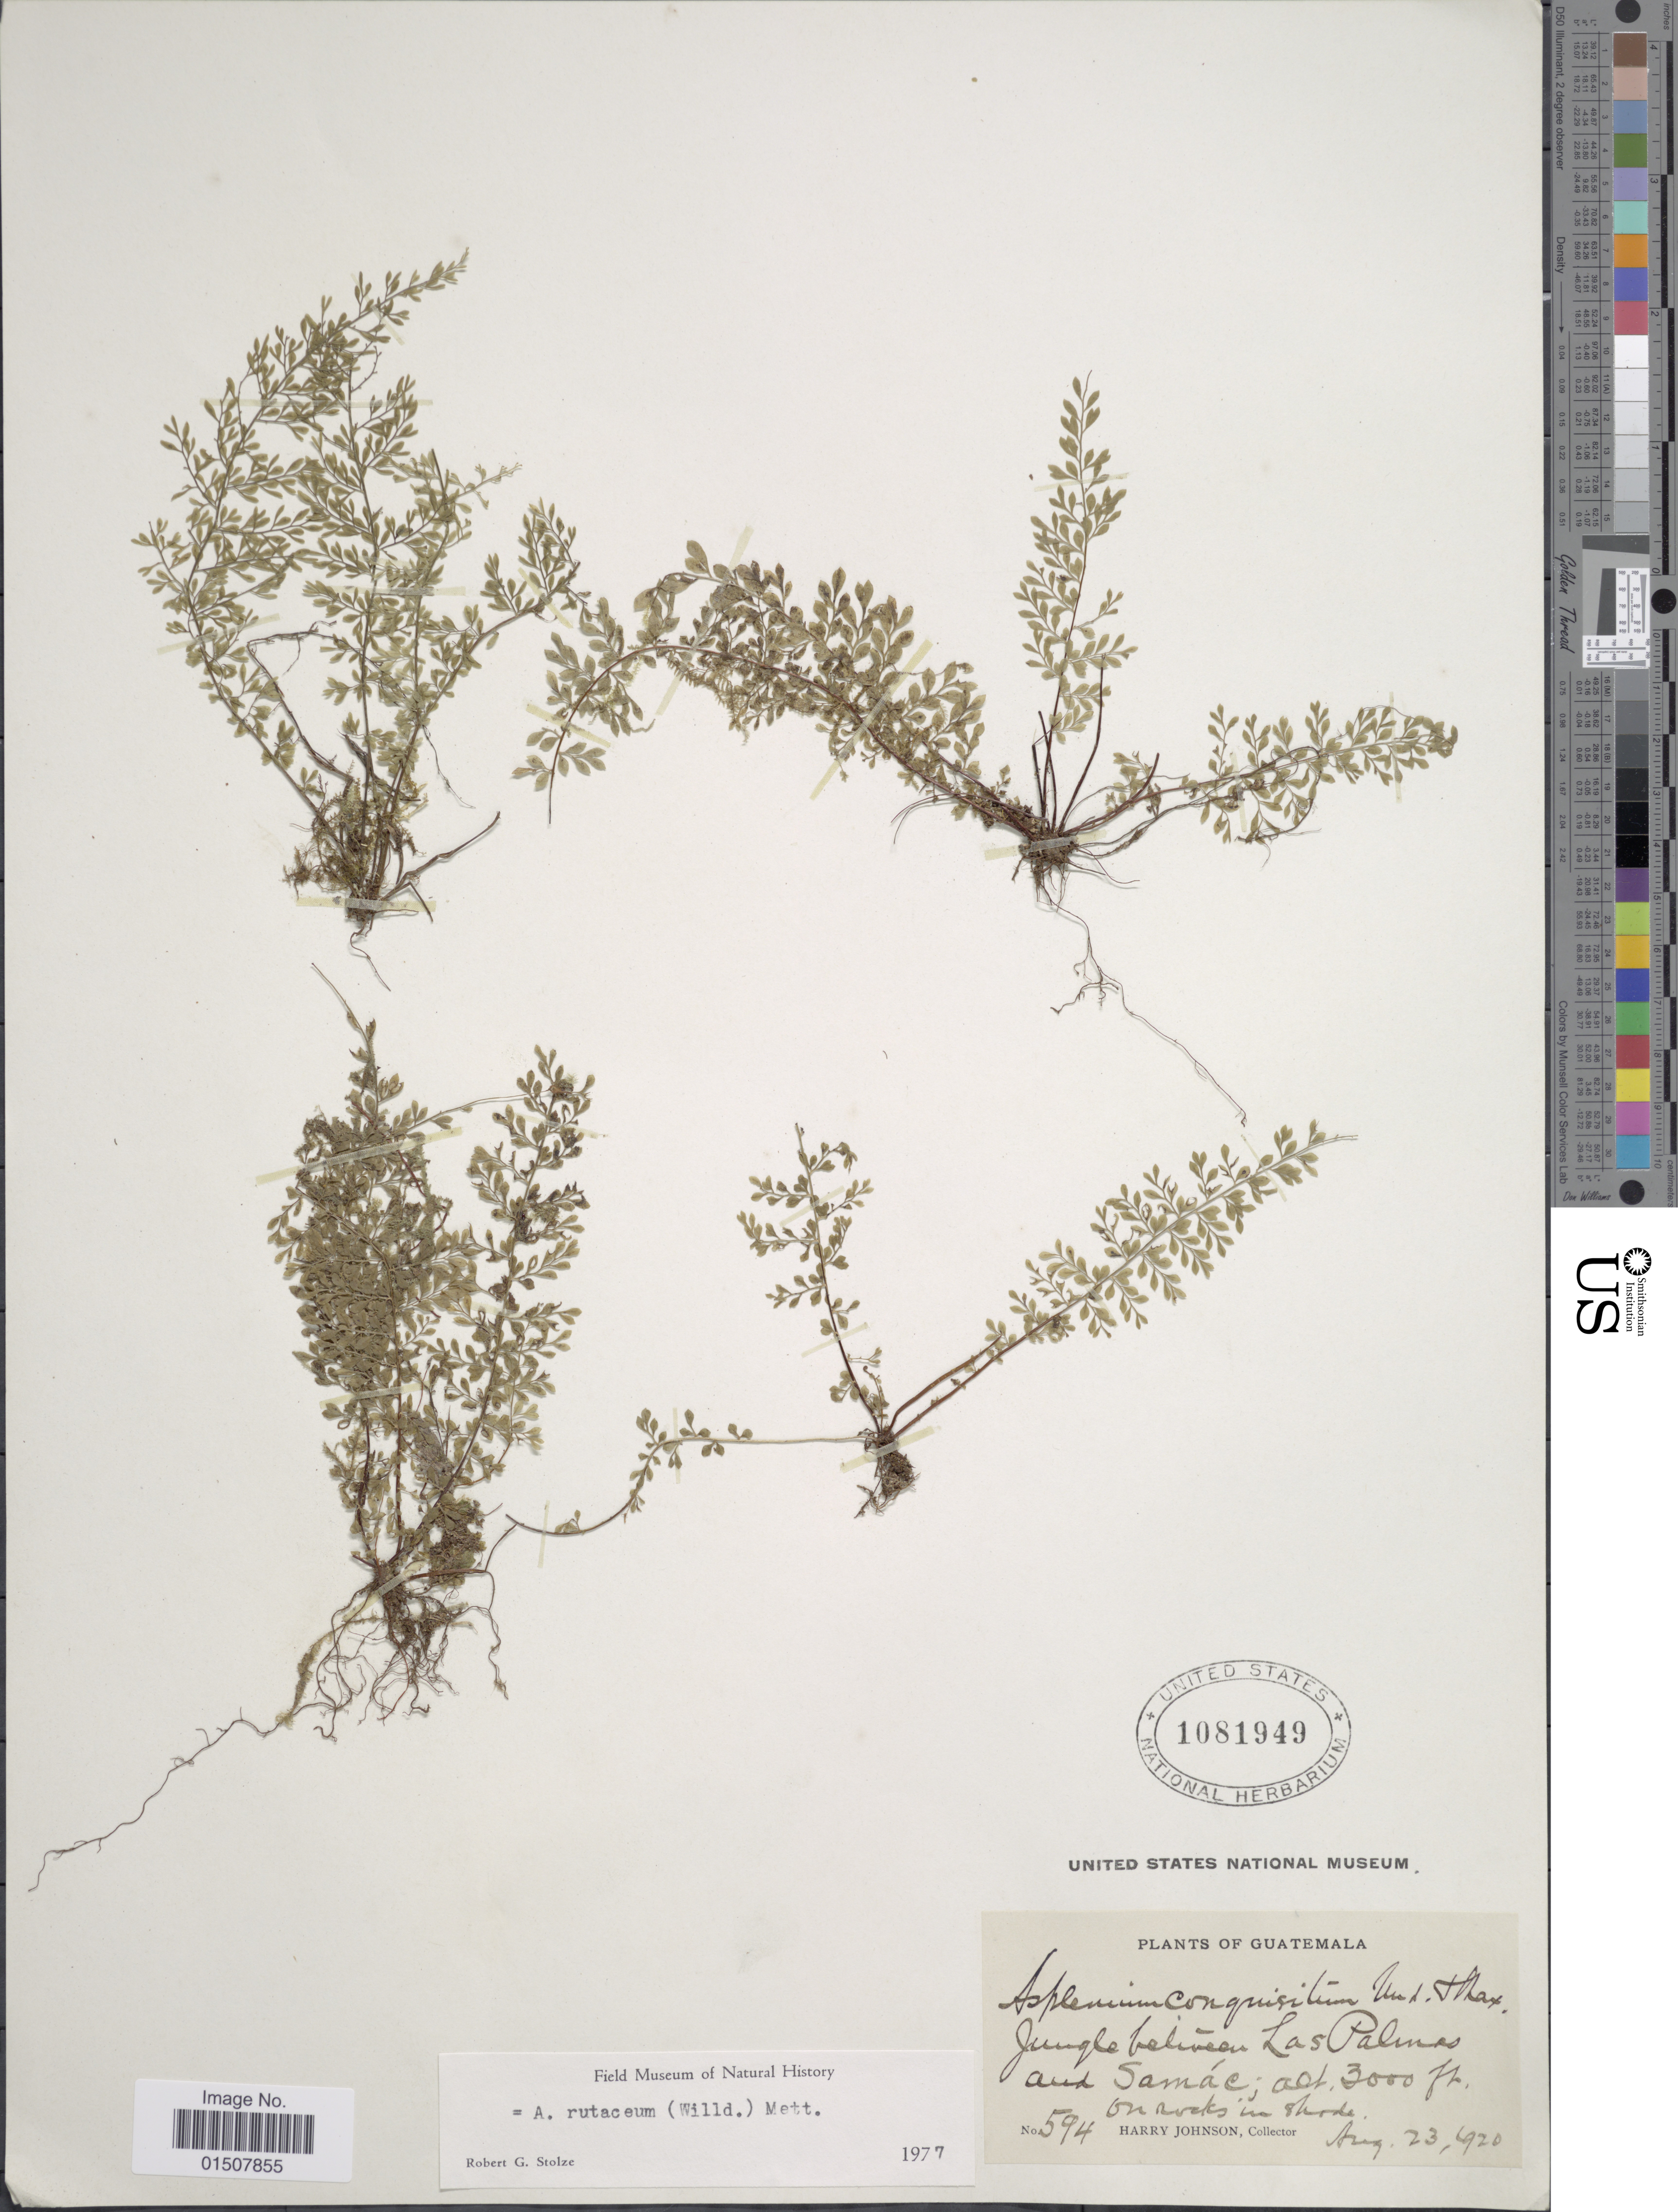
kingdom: Plantae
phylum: Tracheophyta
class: Polypodiopsida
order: Polypodiales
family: Aspleniaceae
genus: Asplenium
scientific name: Asplenium rutaceum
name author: (Willd.) Mett.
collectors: H. Johnson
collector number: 594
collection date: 1920-08-23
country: Guatemala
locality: Jungle between Las Palmas and Samac.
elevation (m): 914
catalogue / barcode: US 1081949